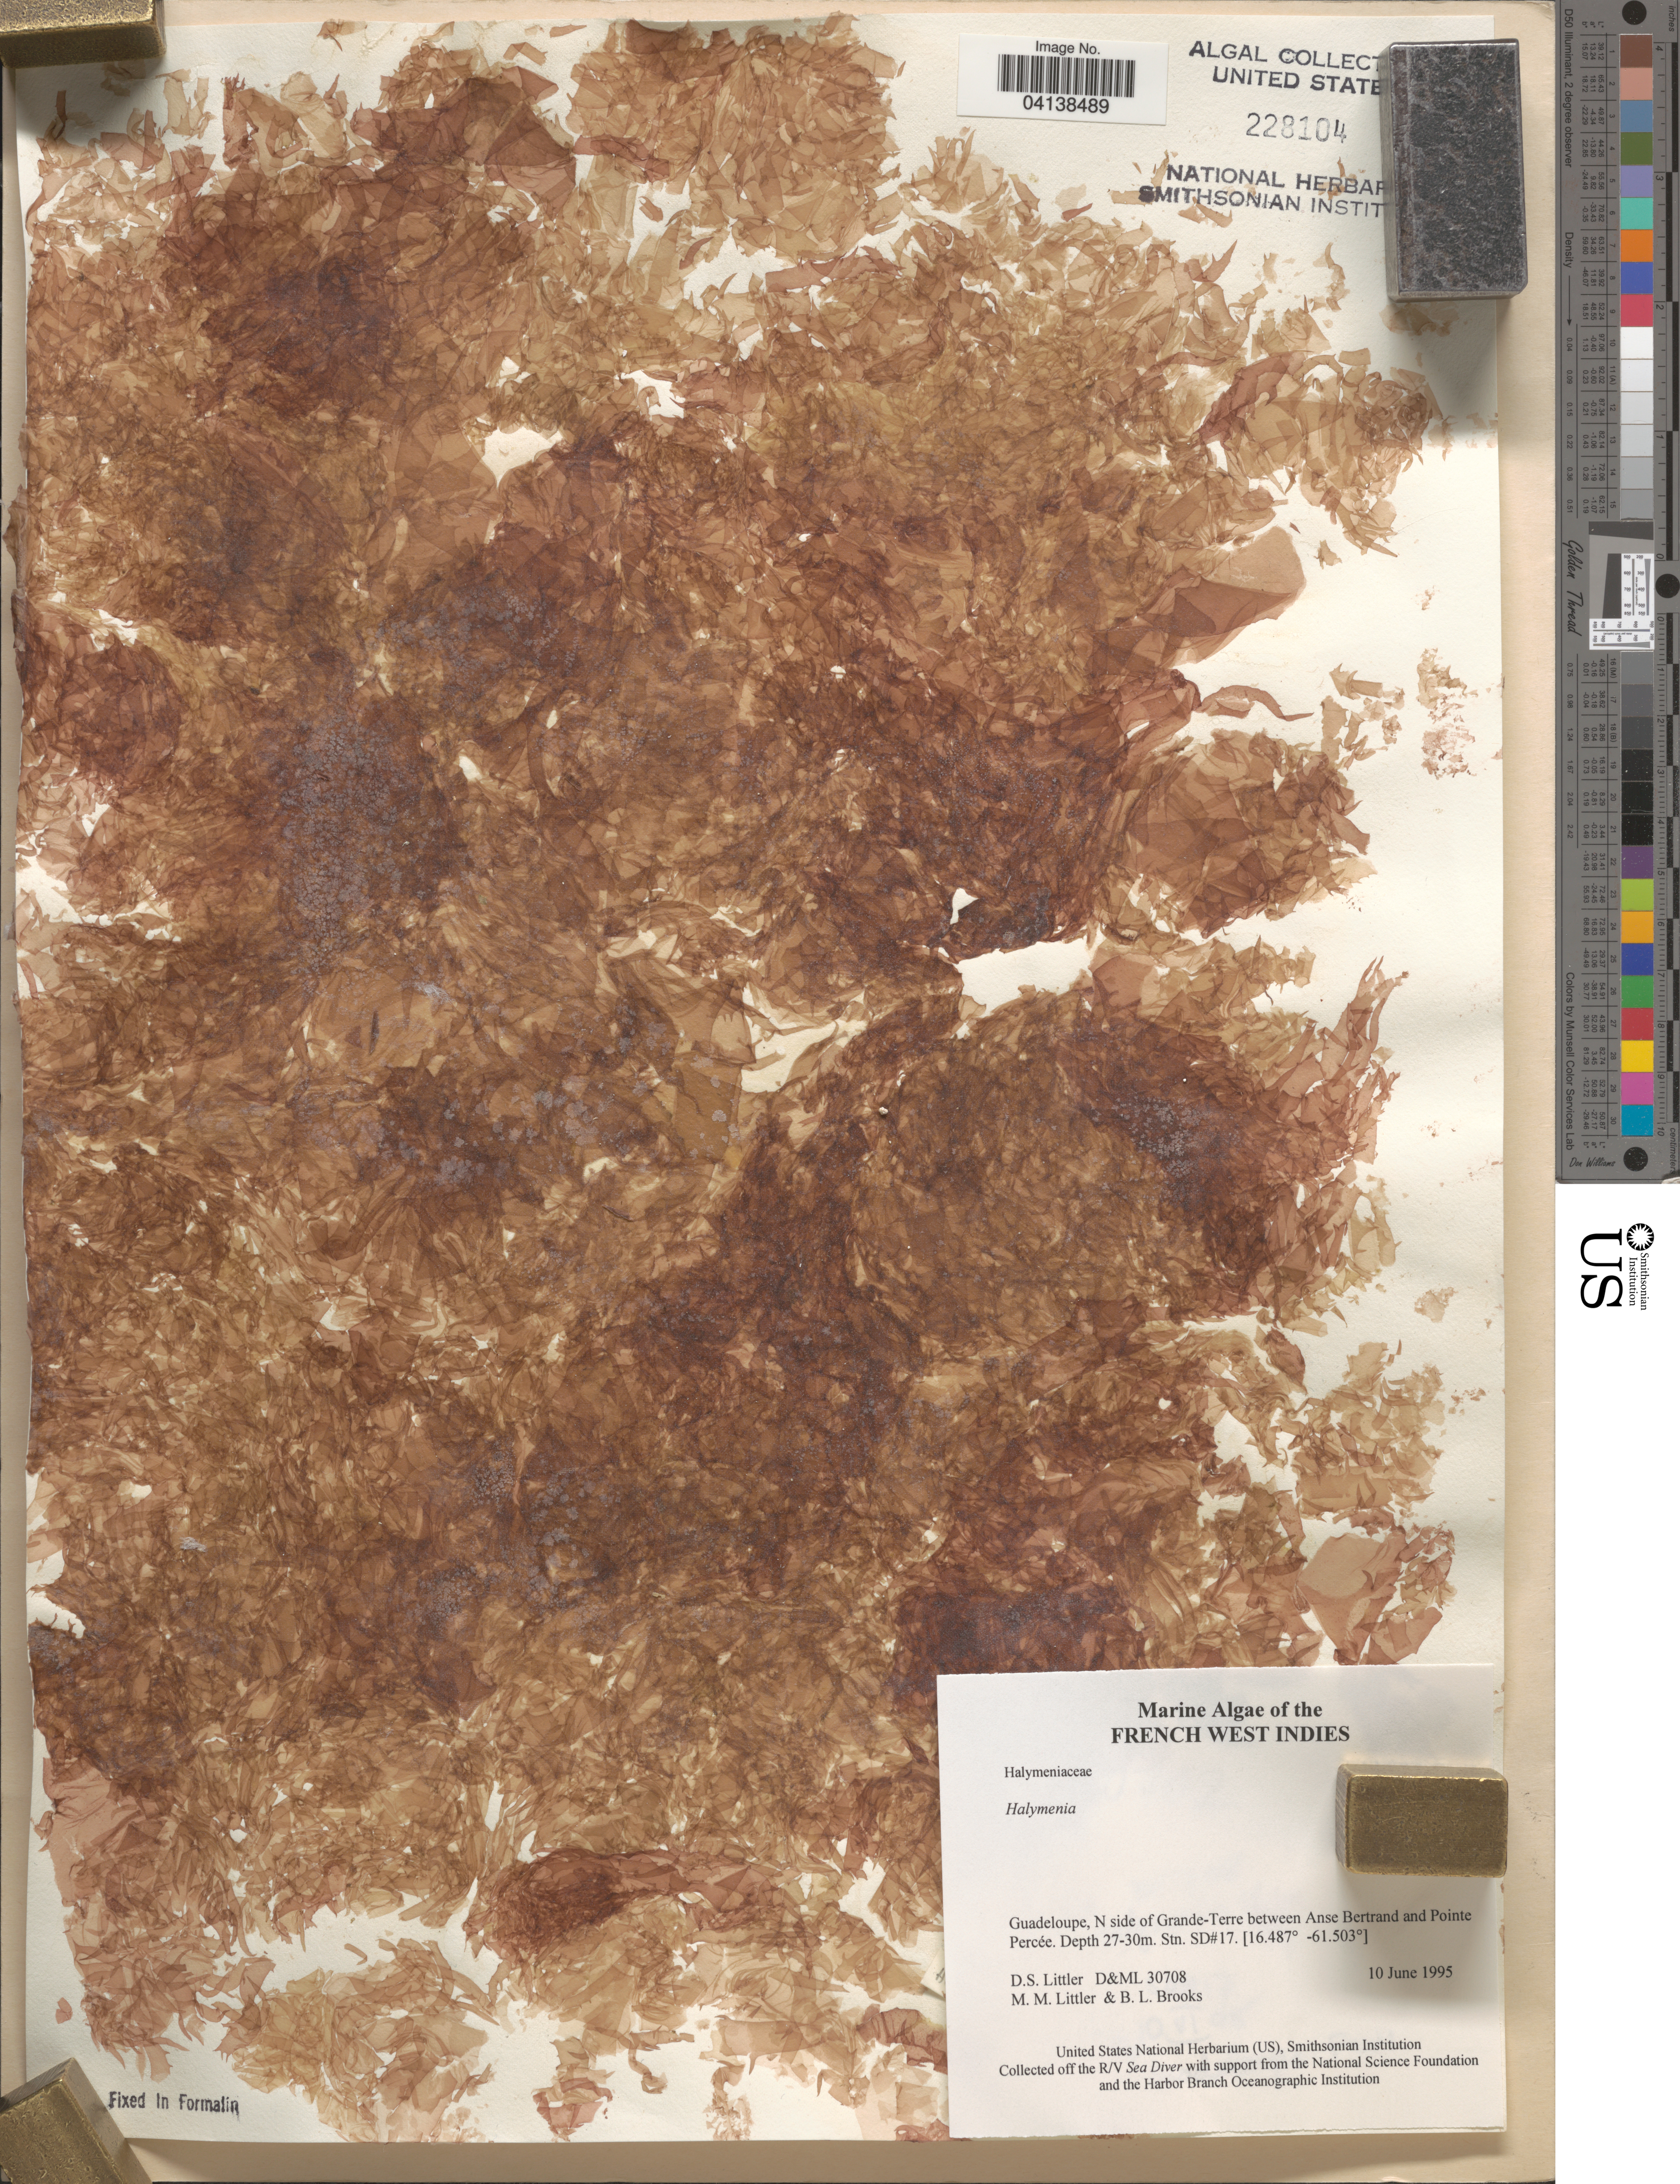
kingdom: Plantae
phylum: Rhodophyta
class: Florideophyceae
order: Halymeniales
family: Halymeniaceae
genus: Halymenia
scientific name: Halymenia sp.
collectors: D. S. Littler & B. Brooks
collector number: D&ML 30708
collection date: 1995-06-10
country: Guadeloupe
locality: French West Indies. N side of Grande-Terre between Anse Bertrand and Pointe Percée. Stn. SD#17.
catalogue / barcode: US 228104